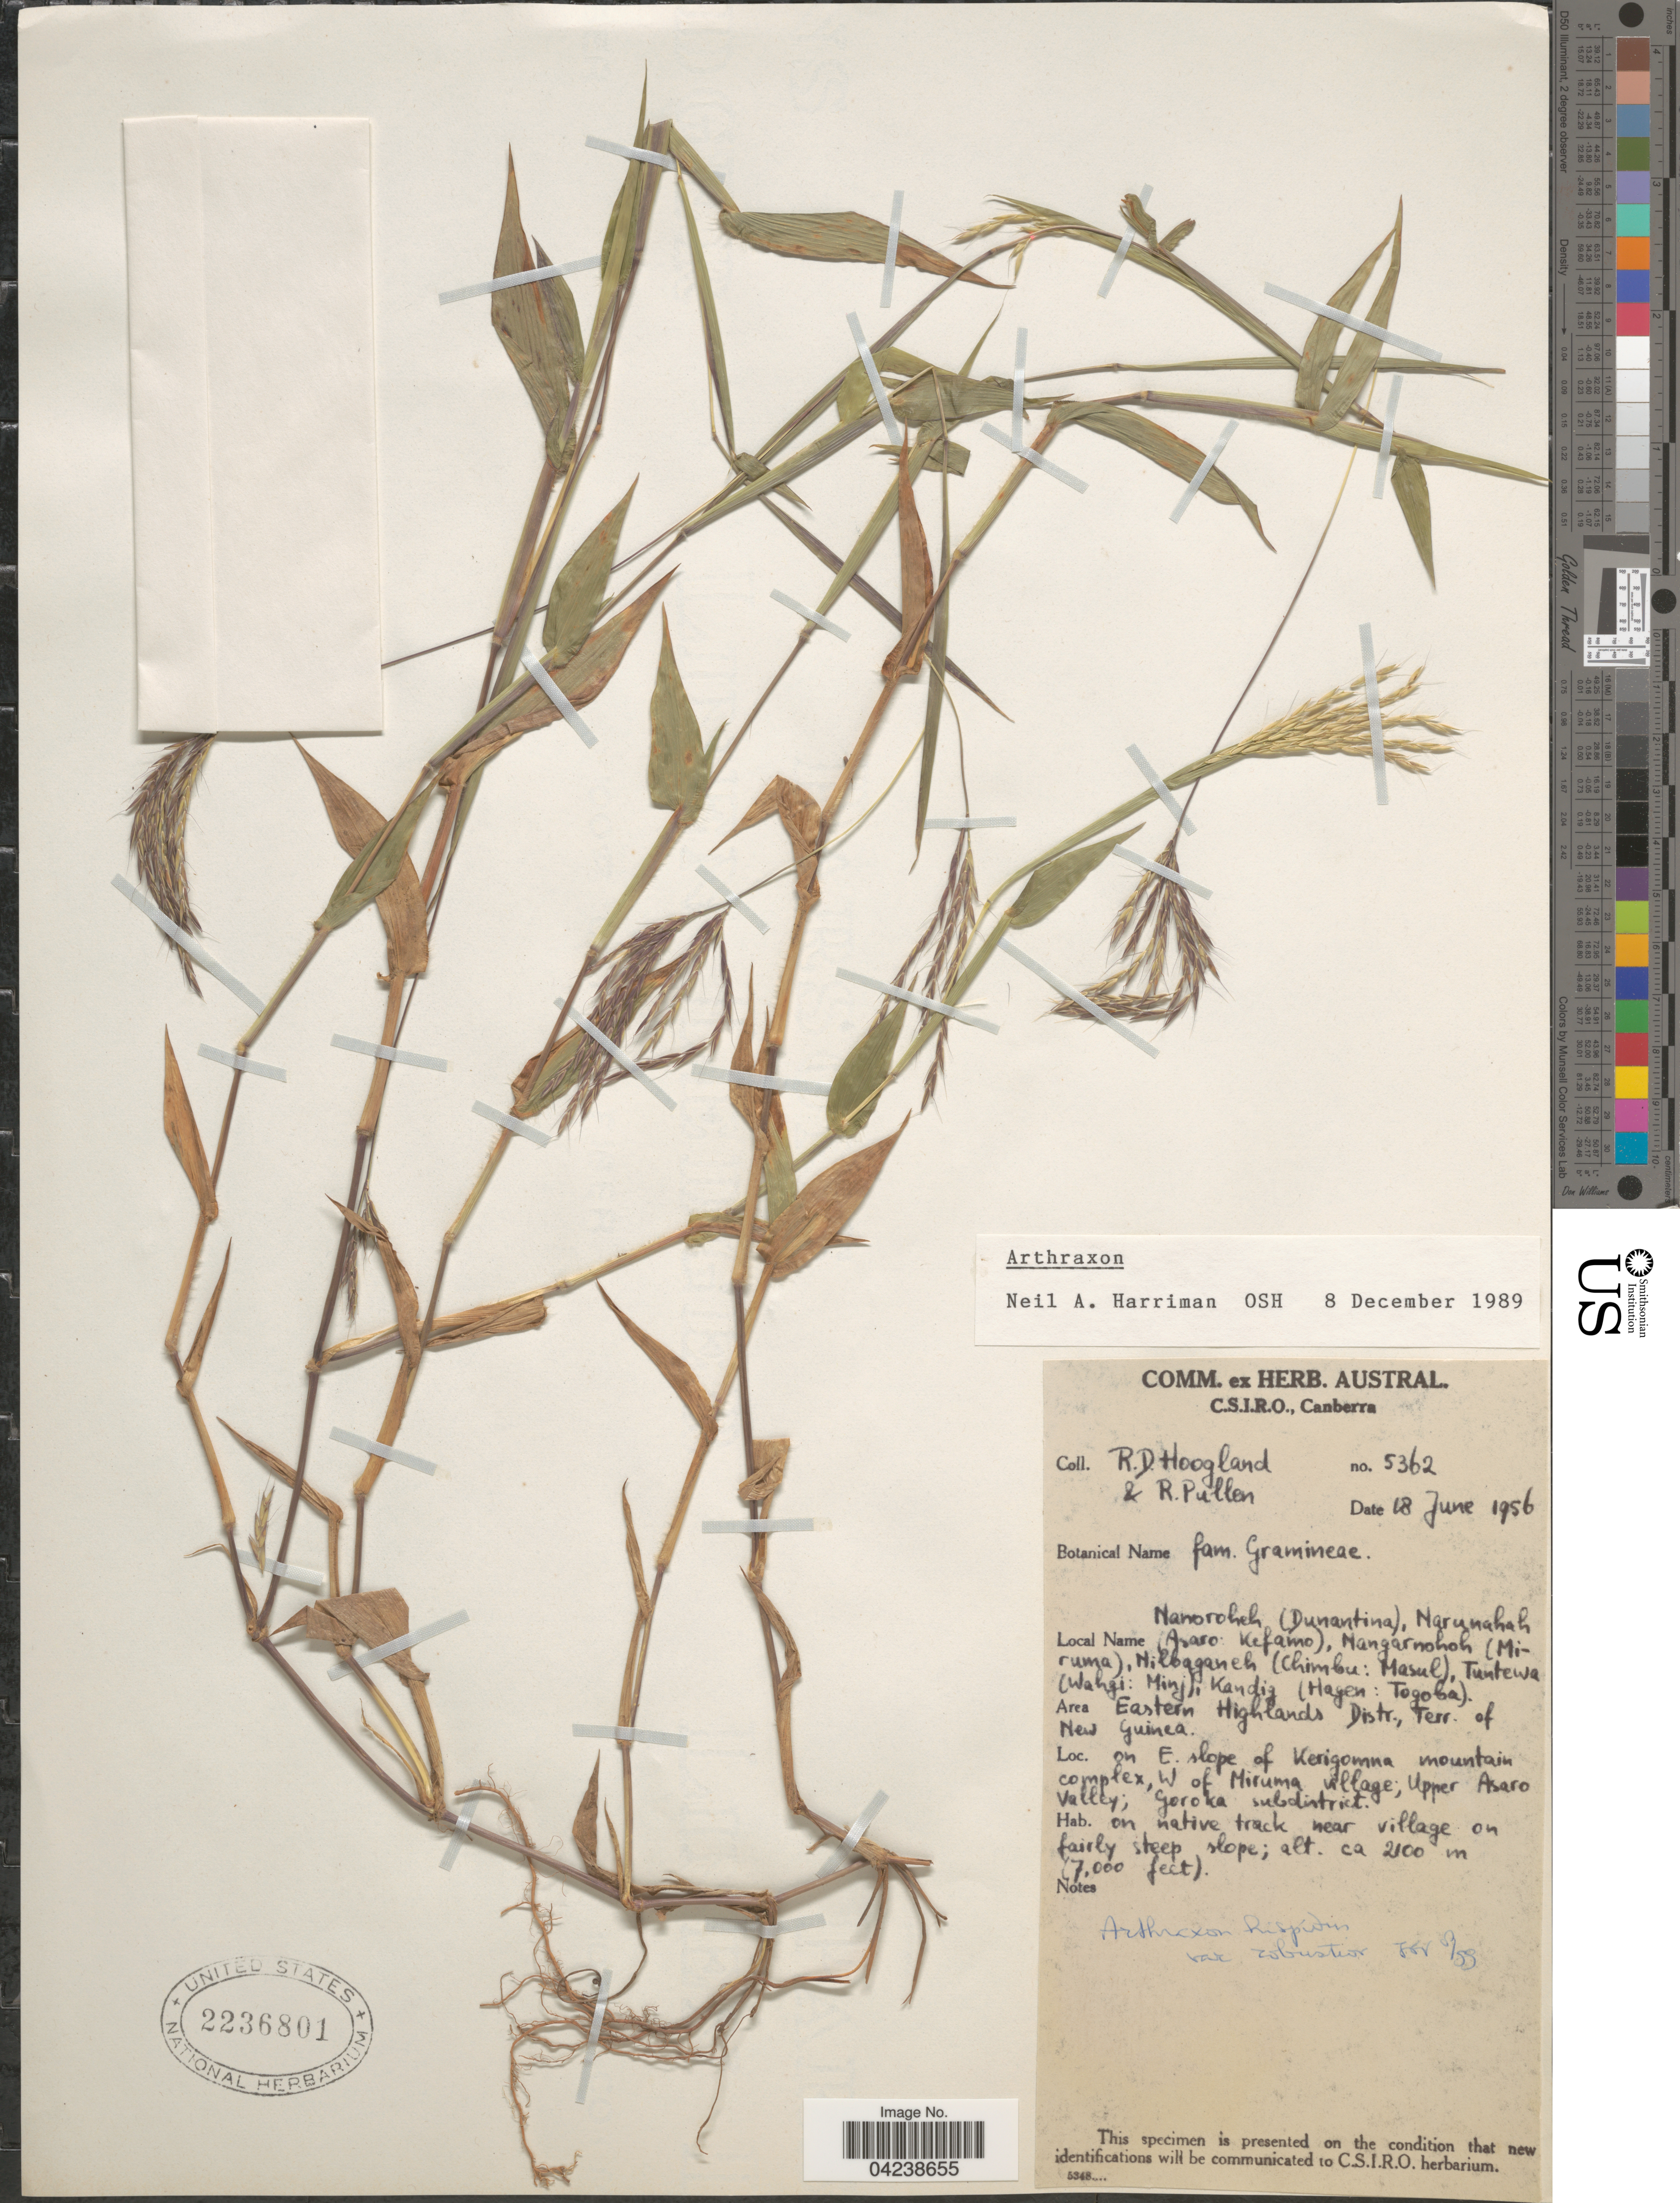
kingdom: Plantae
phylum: Tracheophyta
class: Liliopsida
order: Poales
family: Poaceae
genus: Arthraxon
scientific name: Arthraxon hispidus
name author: (Thunb.) Makino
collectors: R. D. Hoogland & R. Pullen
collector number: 5362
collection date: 1956-06-18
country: Papua New Guinea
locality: Eastern Highlands Distr., Terr. of New Guinea. On E. slope of Kerigomna Mtn complex, W. of Miruma; Upper Asaro Valley; Goroka subdistrict. On native track near village, on fairly steep slope.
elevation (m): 2100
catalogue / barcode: US 2236801